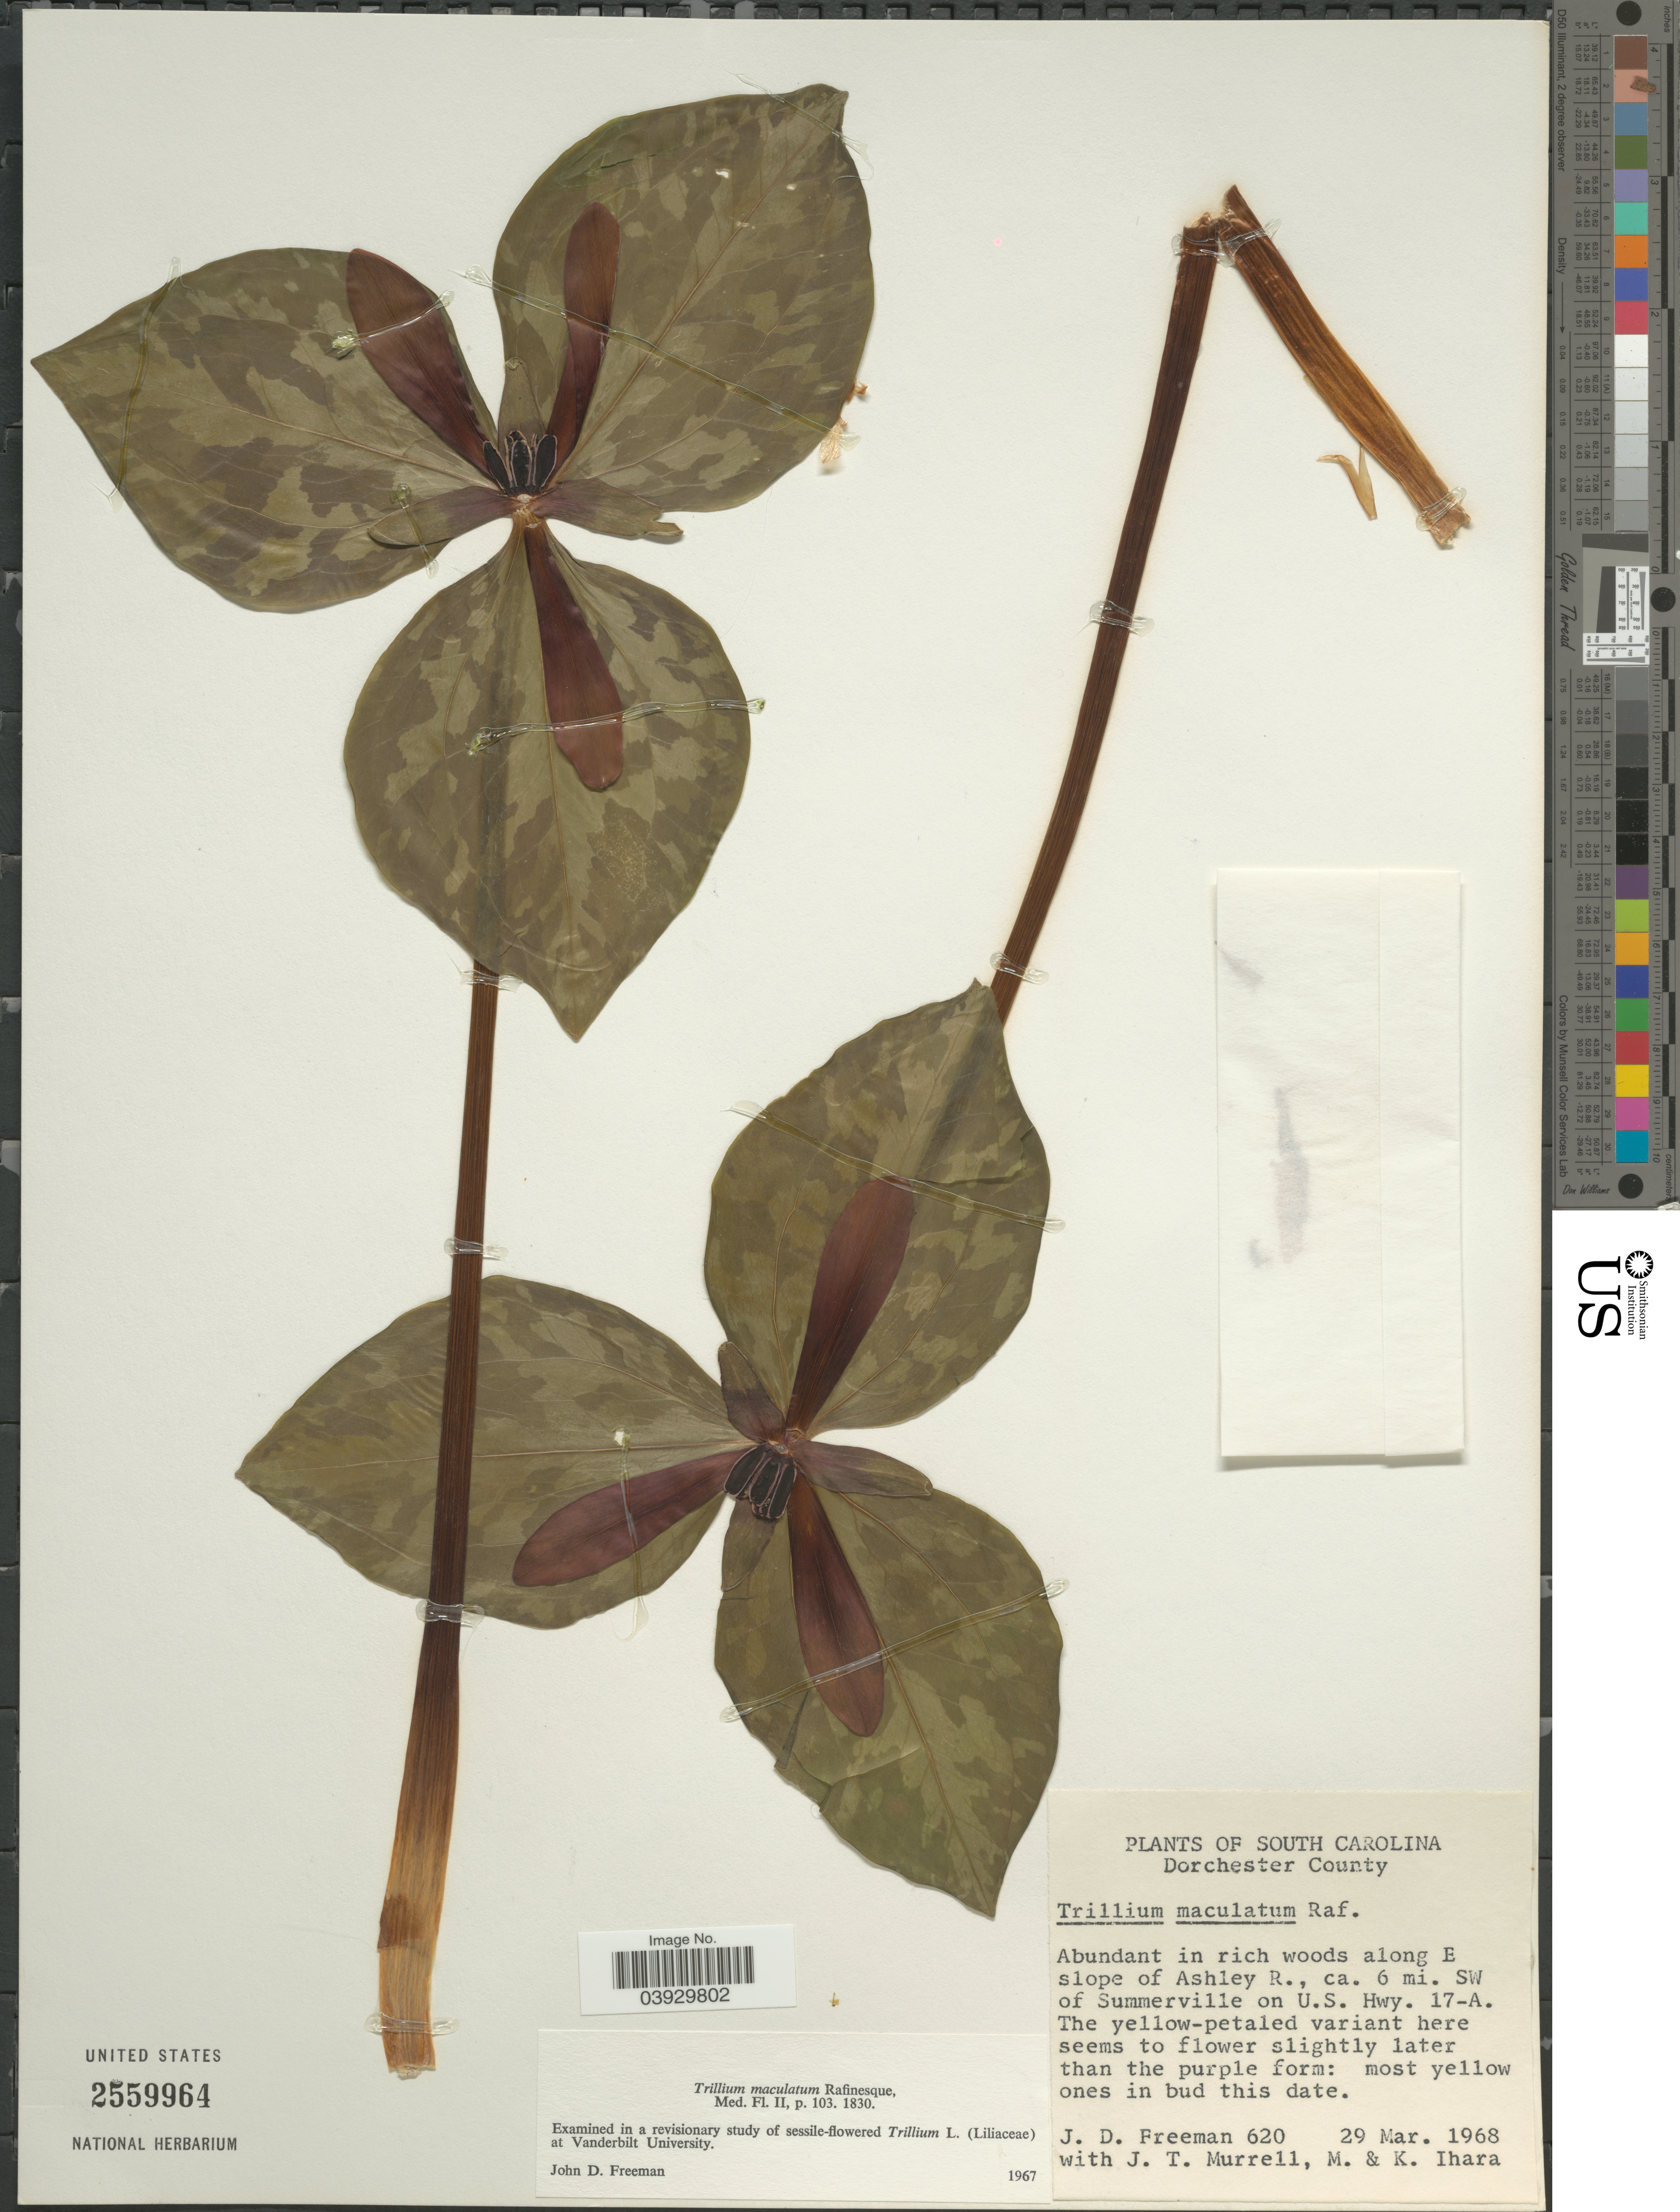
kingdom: Plantae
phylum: Tracheophyta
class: Liliopsida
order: Liliales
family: Melanthiaceae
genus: Trillium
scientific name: Trillium maculatum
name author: Raf.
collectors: J. Freeman, J. Murrell, M. Ihara & K. Ihara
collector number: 620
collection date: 1968-03-29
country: United States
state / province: South Carolina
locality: Dorchester County. Along E slope of Ashley R., ca. 6 mi. SW of Summerville on U.S. Hwy. 17-A.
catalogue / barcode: US 2559964